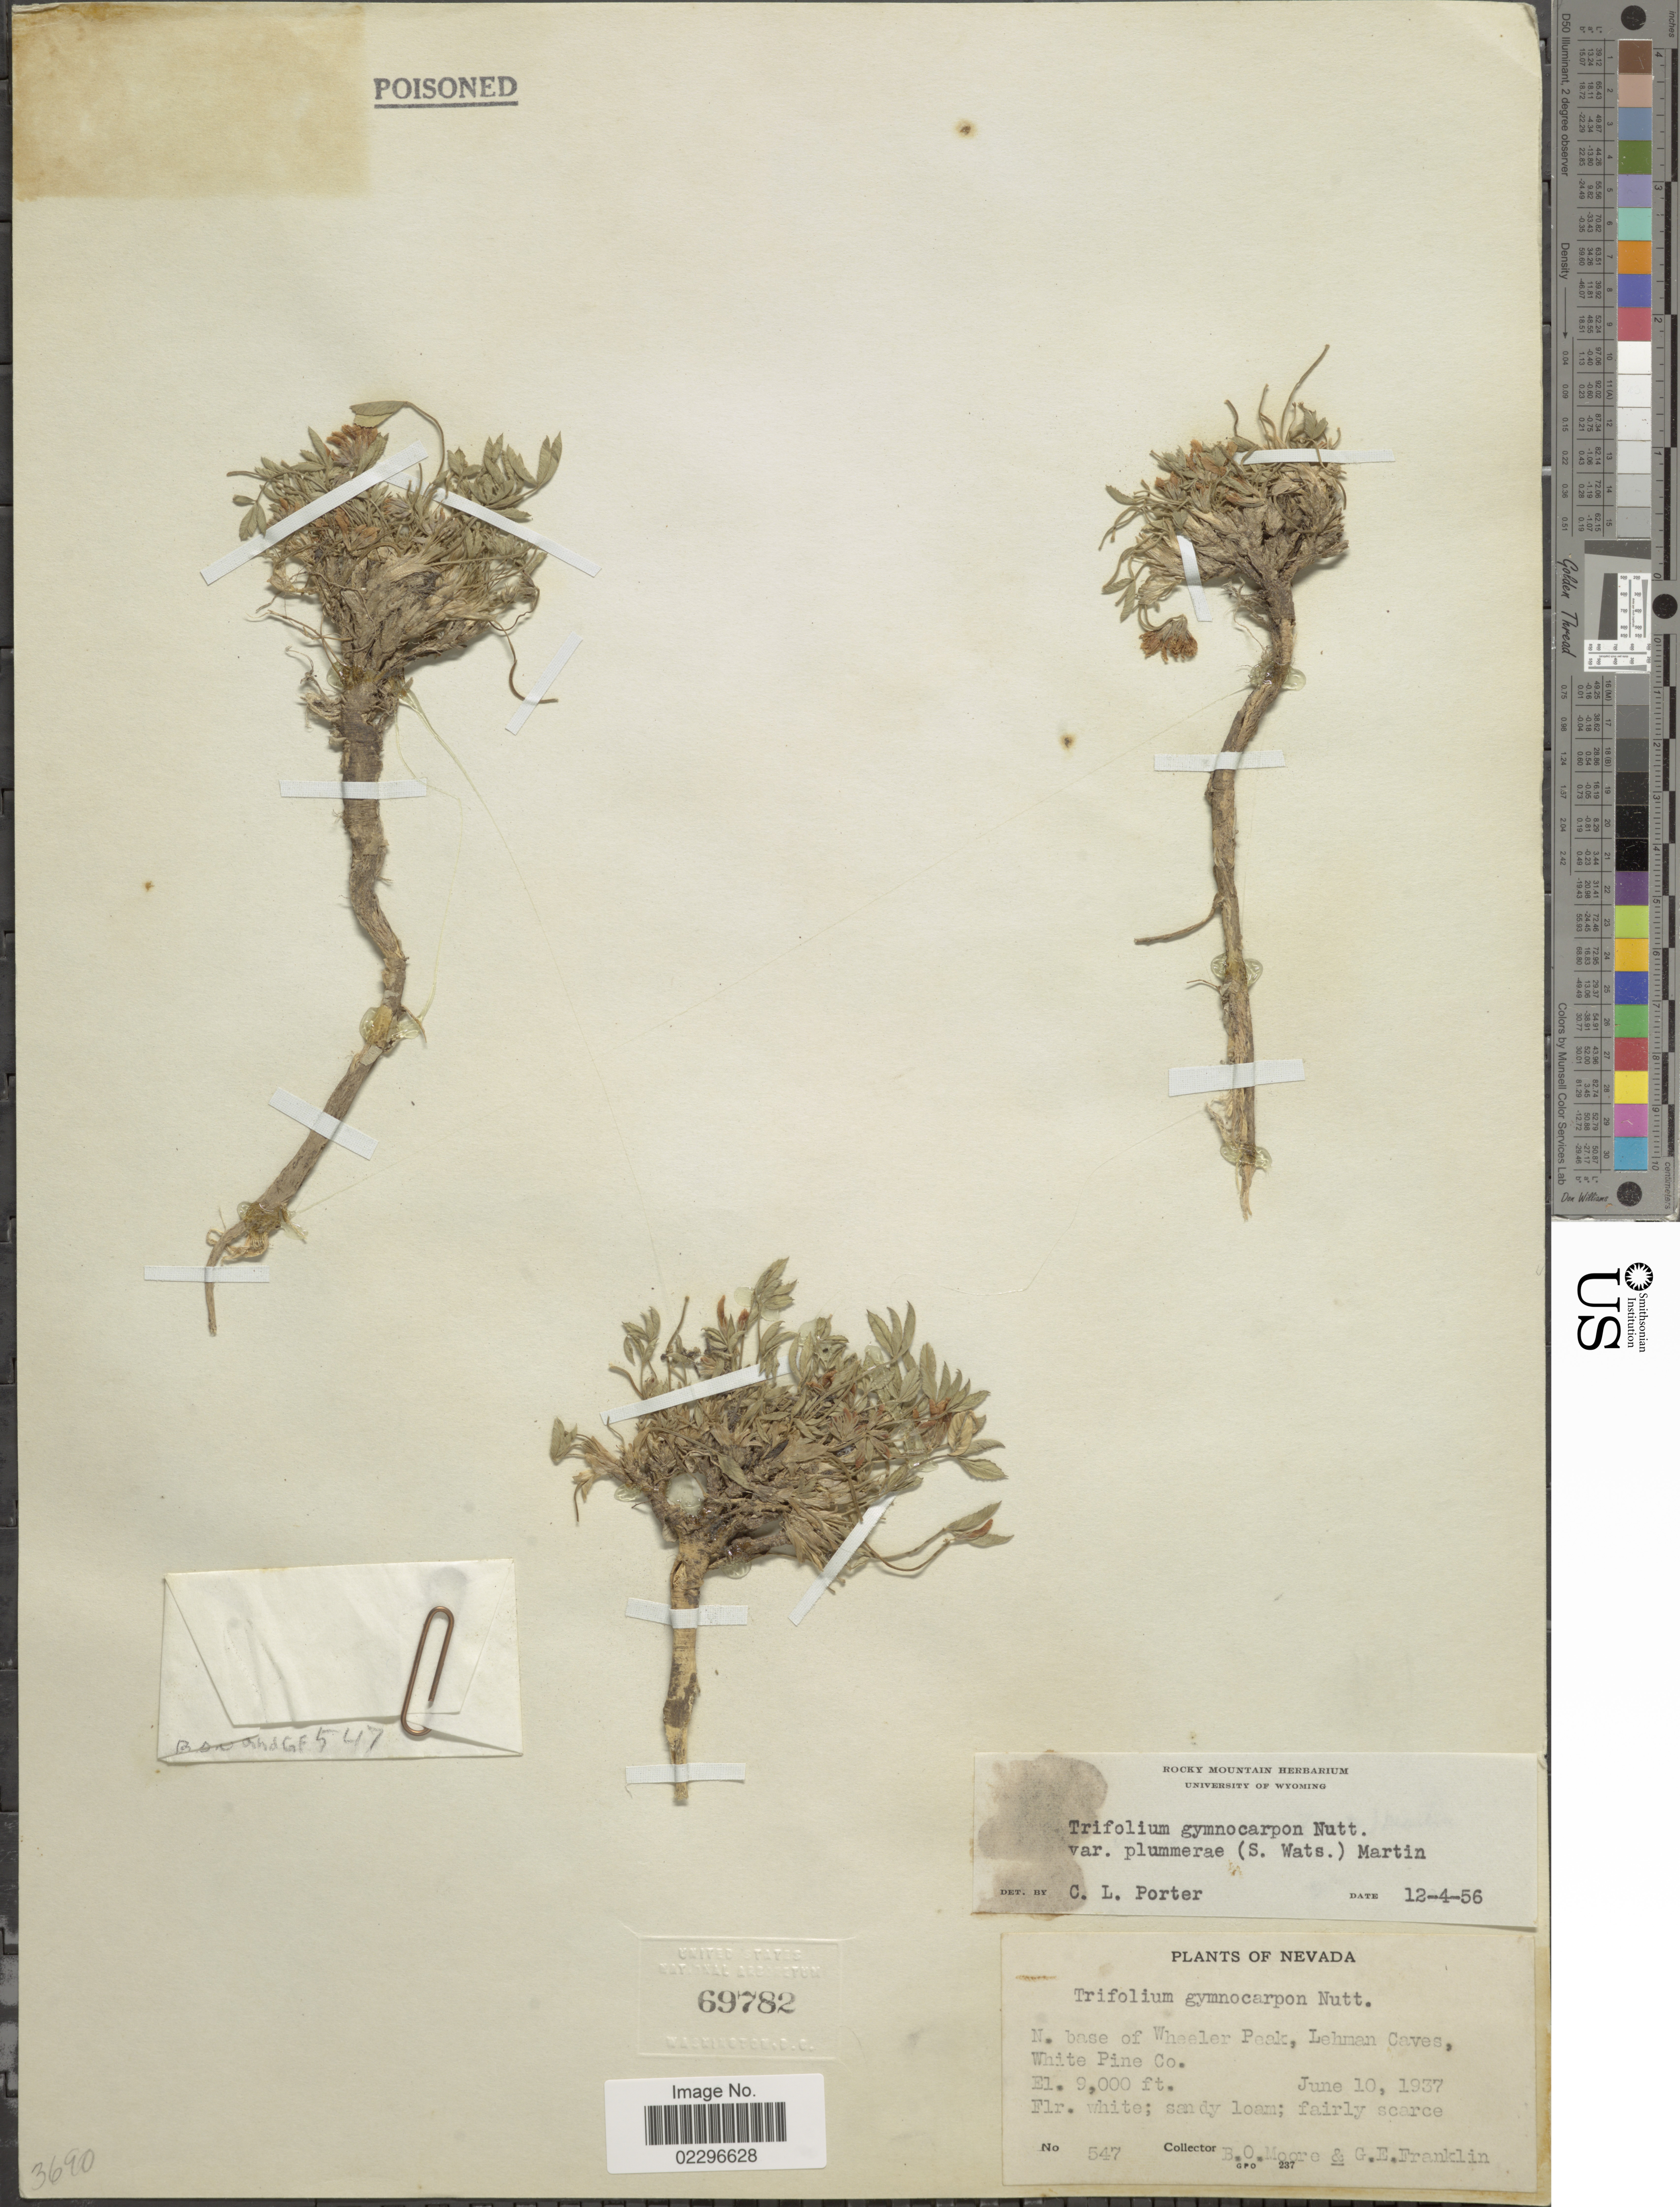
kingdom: Plantae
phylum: Tracheophyta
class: Magnoliopsida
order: Fabales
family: Fabaceae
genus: Trifolium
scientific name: Trifolium gymnocarpon var. plummerae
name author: (S. Watson) J.S. Martin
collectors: B. Moore & G. Franklin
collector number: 547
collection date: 1937-06-10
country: United States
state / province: Nevada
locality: N. base of Wheeler Peak, Lehman Caves, White Pine Co.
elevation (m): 2743